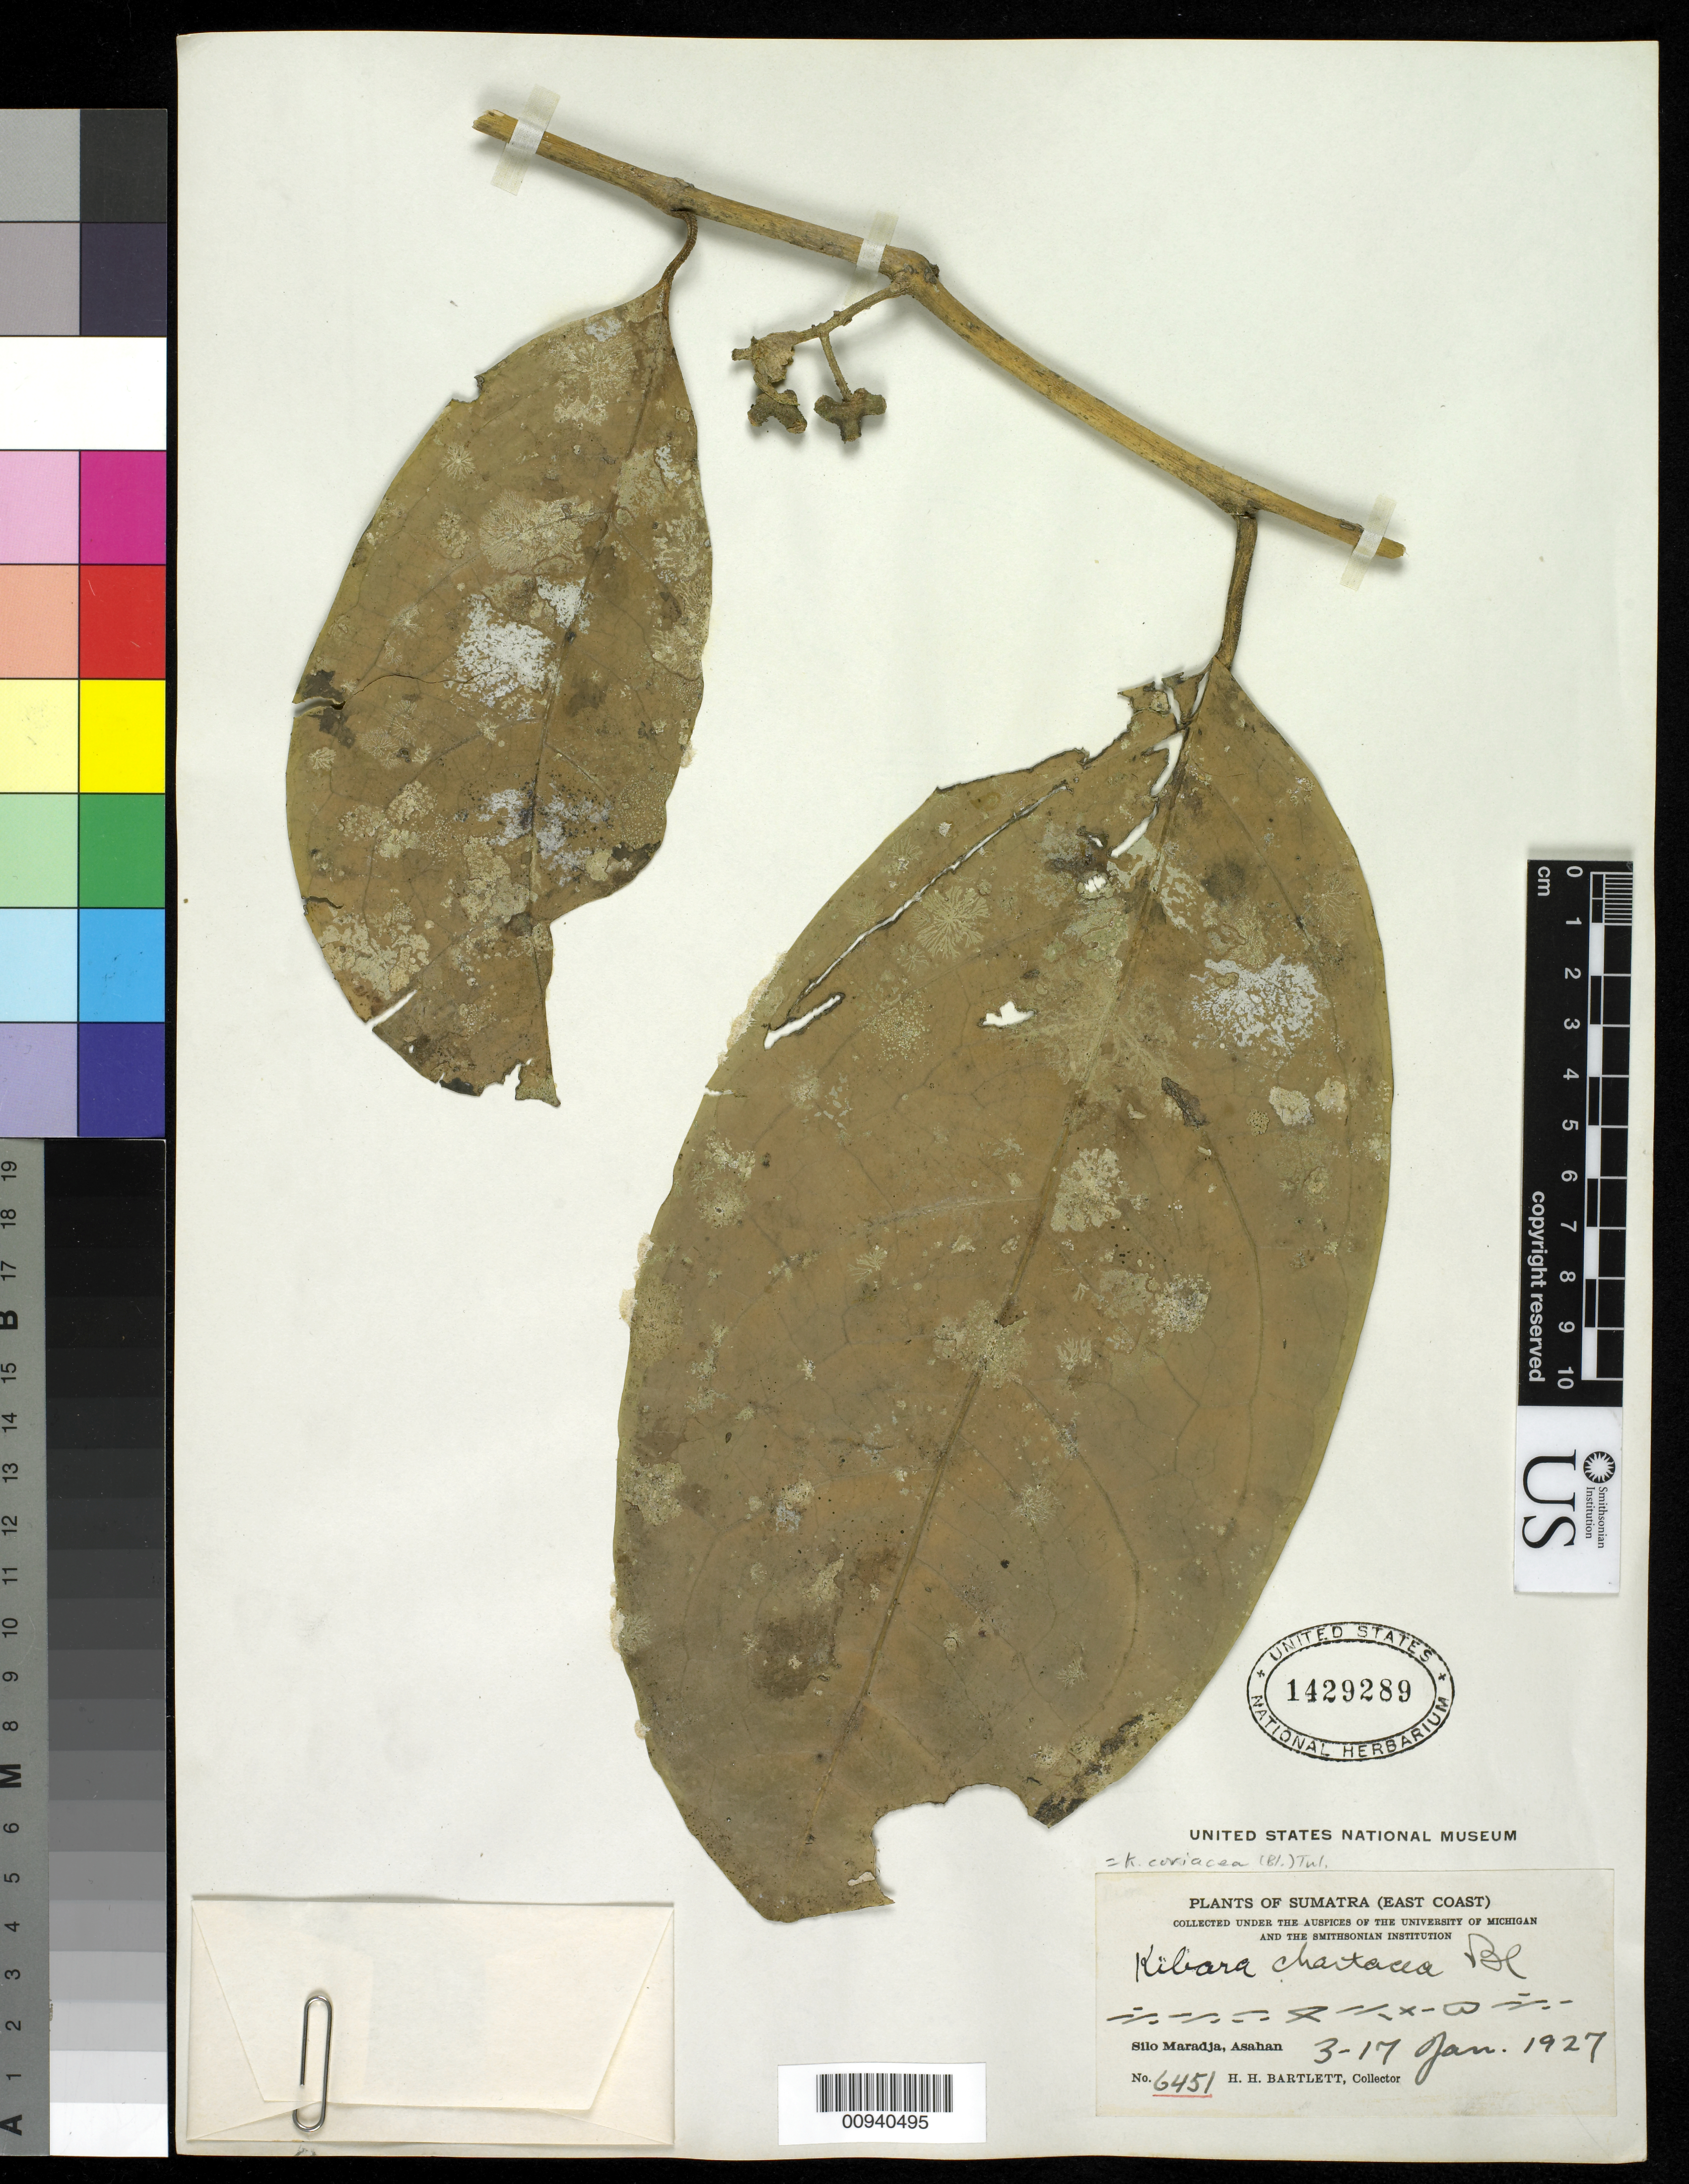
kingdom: Plantae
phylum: Tracheophyta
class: Magnoliopsida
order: Laurales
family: Monimiaceae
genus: Kibara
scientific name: Kibara coriacea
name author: (Blume) Hook. f. & Thomson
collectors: H. H. Bartlett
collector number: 6451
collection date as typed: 03 Jan 1927 to 17 Jan 1927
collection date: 1927-01-03/1927-01-17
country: Indonesia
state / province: Sumatra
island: Sumatra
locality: silo Maradja, Asahan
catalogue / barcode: US 1429289